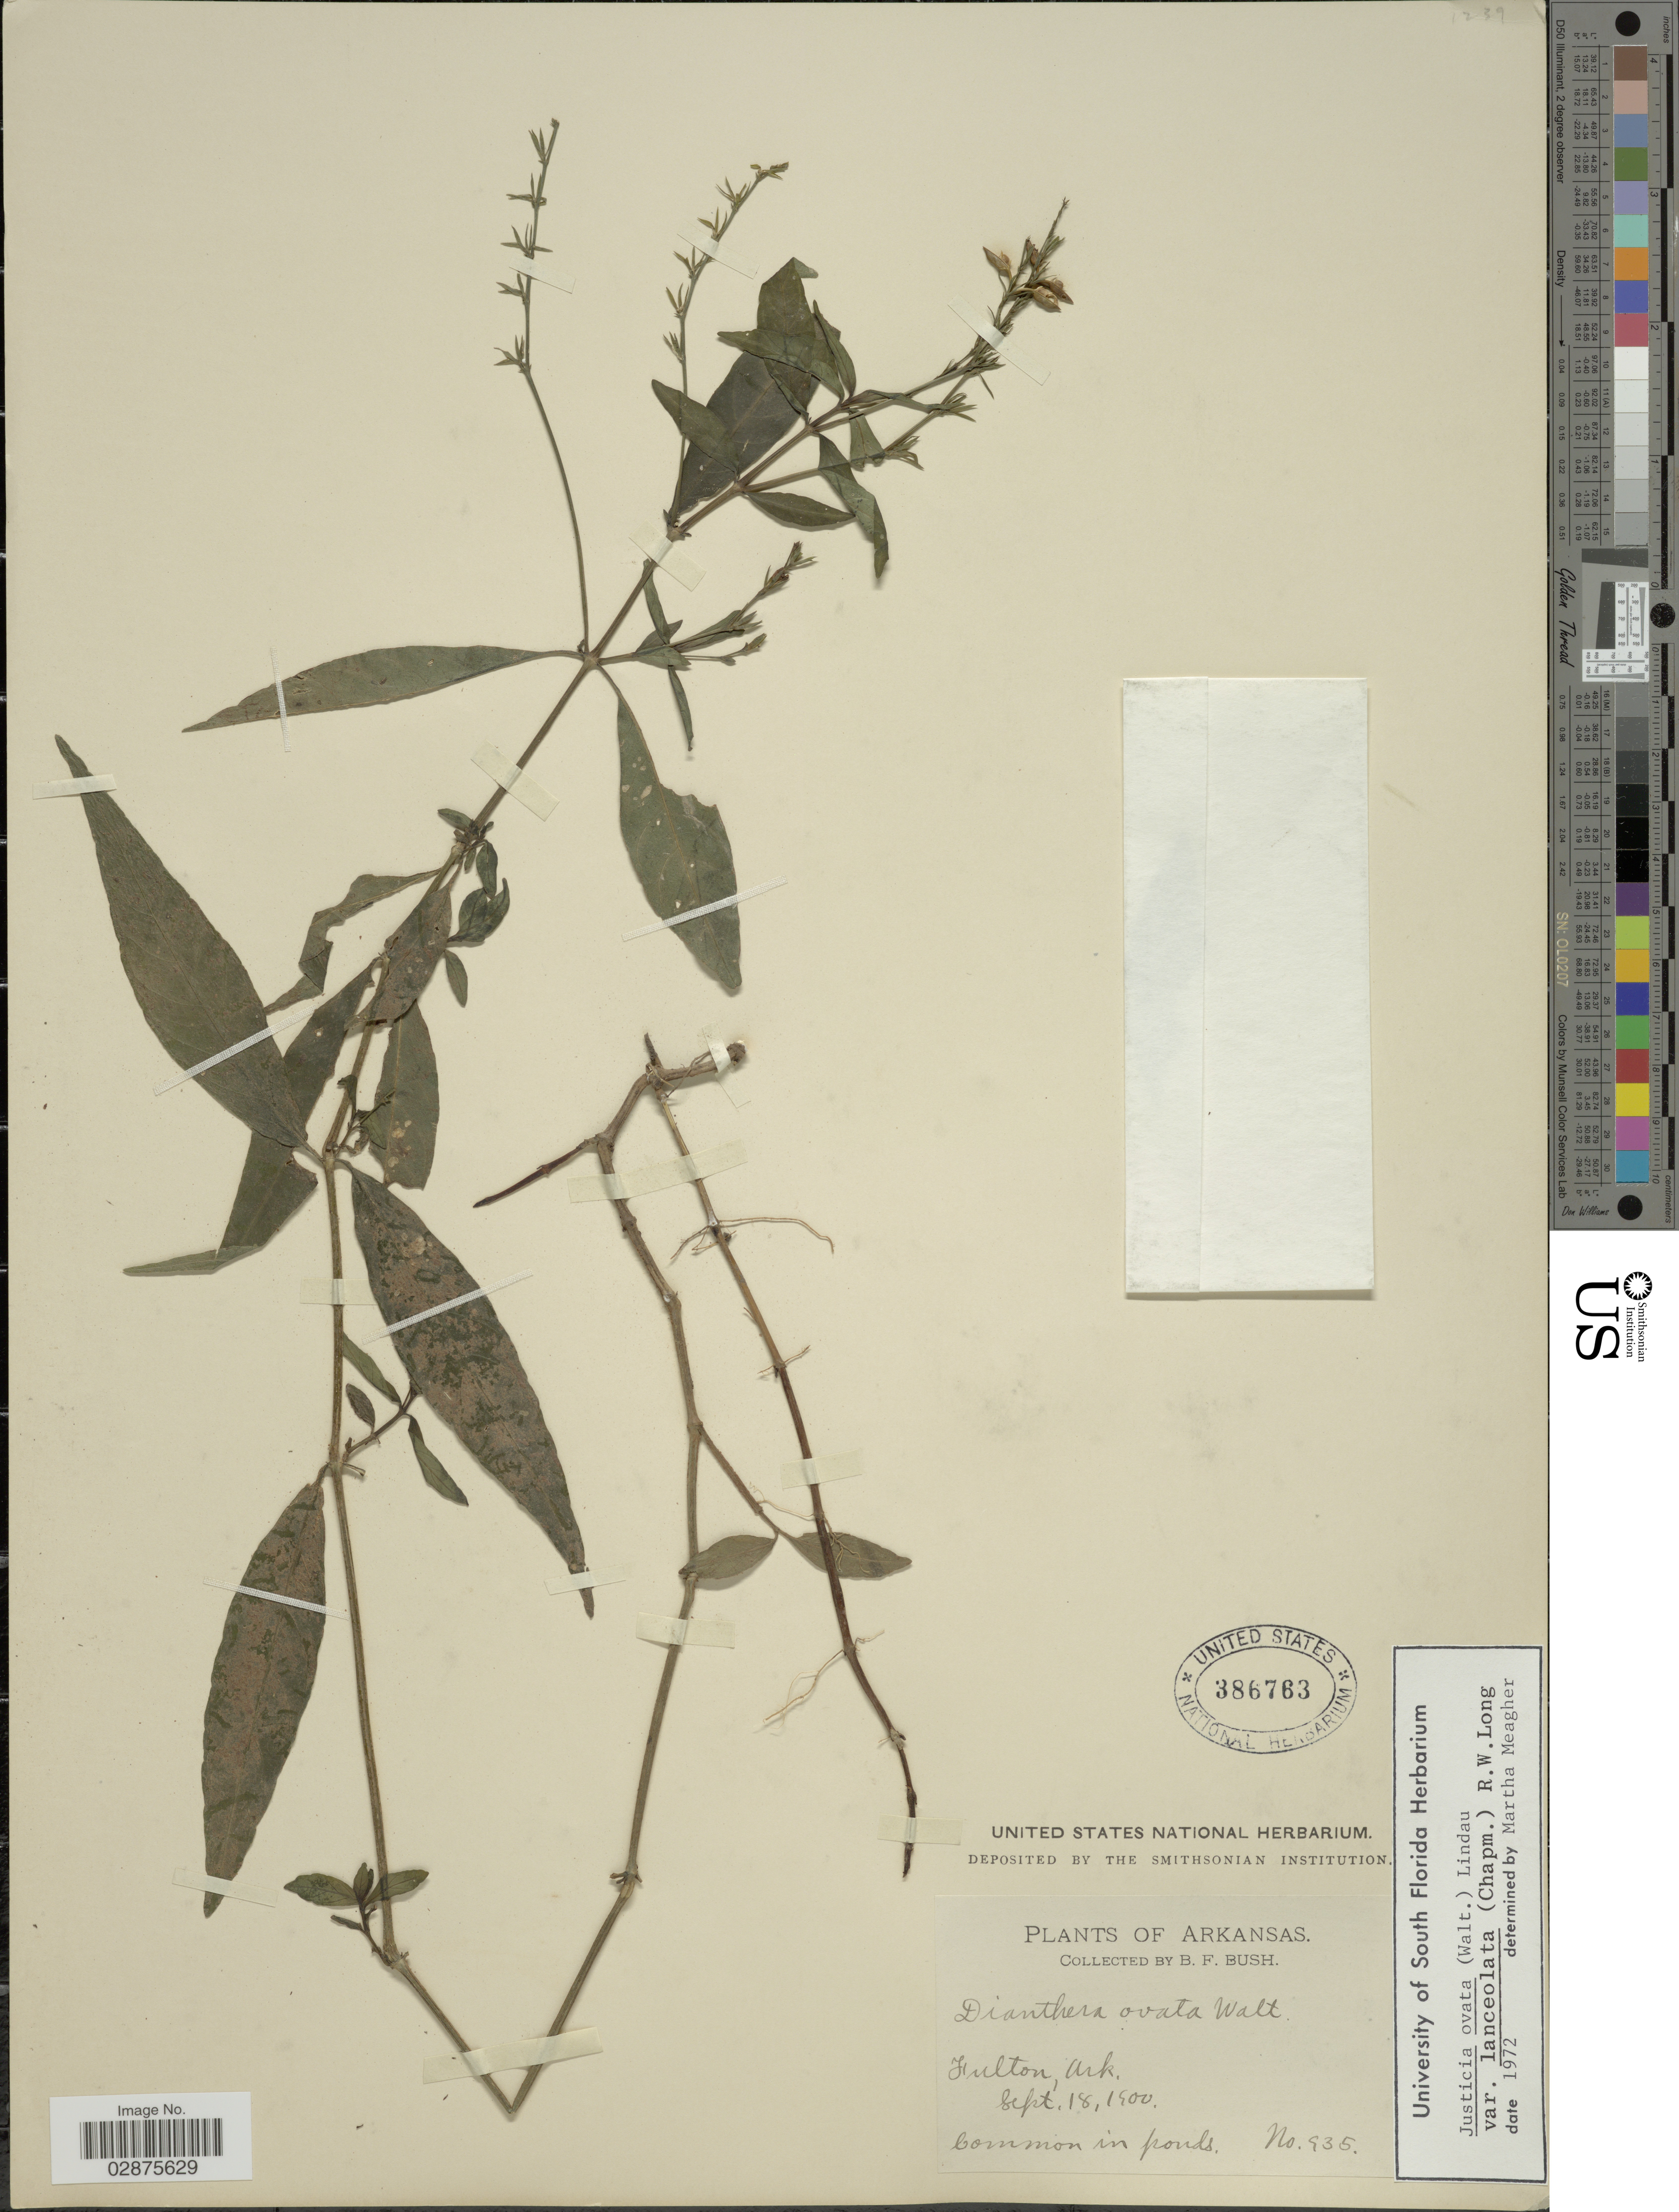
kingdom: Plantae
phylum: Tracheophyta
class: Magnoliopsida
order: Lamiales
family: Acanthaceae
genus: Justicia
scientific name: Justicia lanceolata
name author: (Chapm.) Small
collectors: B. F. Bush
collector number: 935*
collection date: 1900-09-18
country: United States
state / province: Arkansas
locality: Fulton, Ark.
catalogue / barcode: US 386763